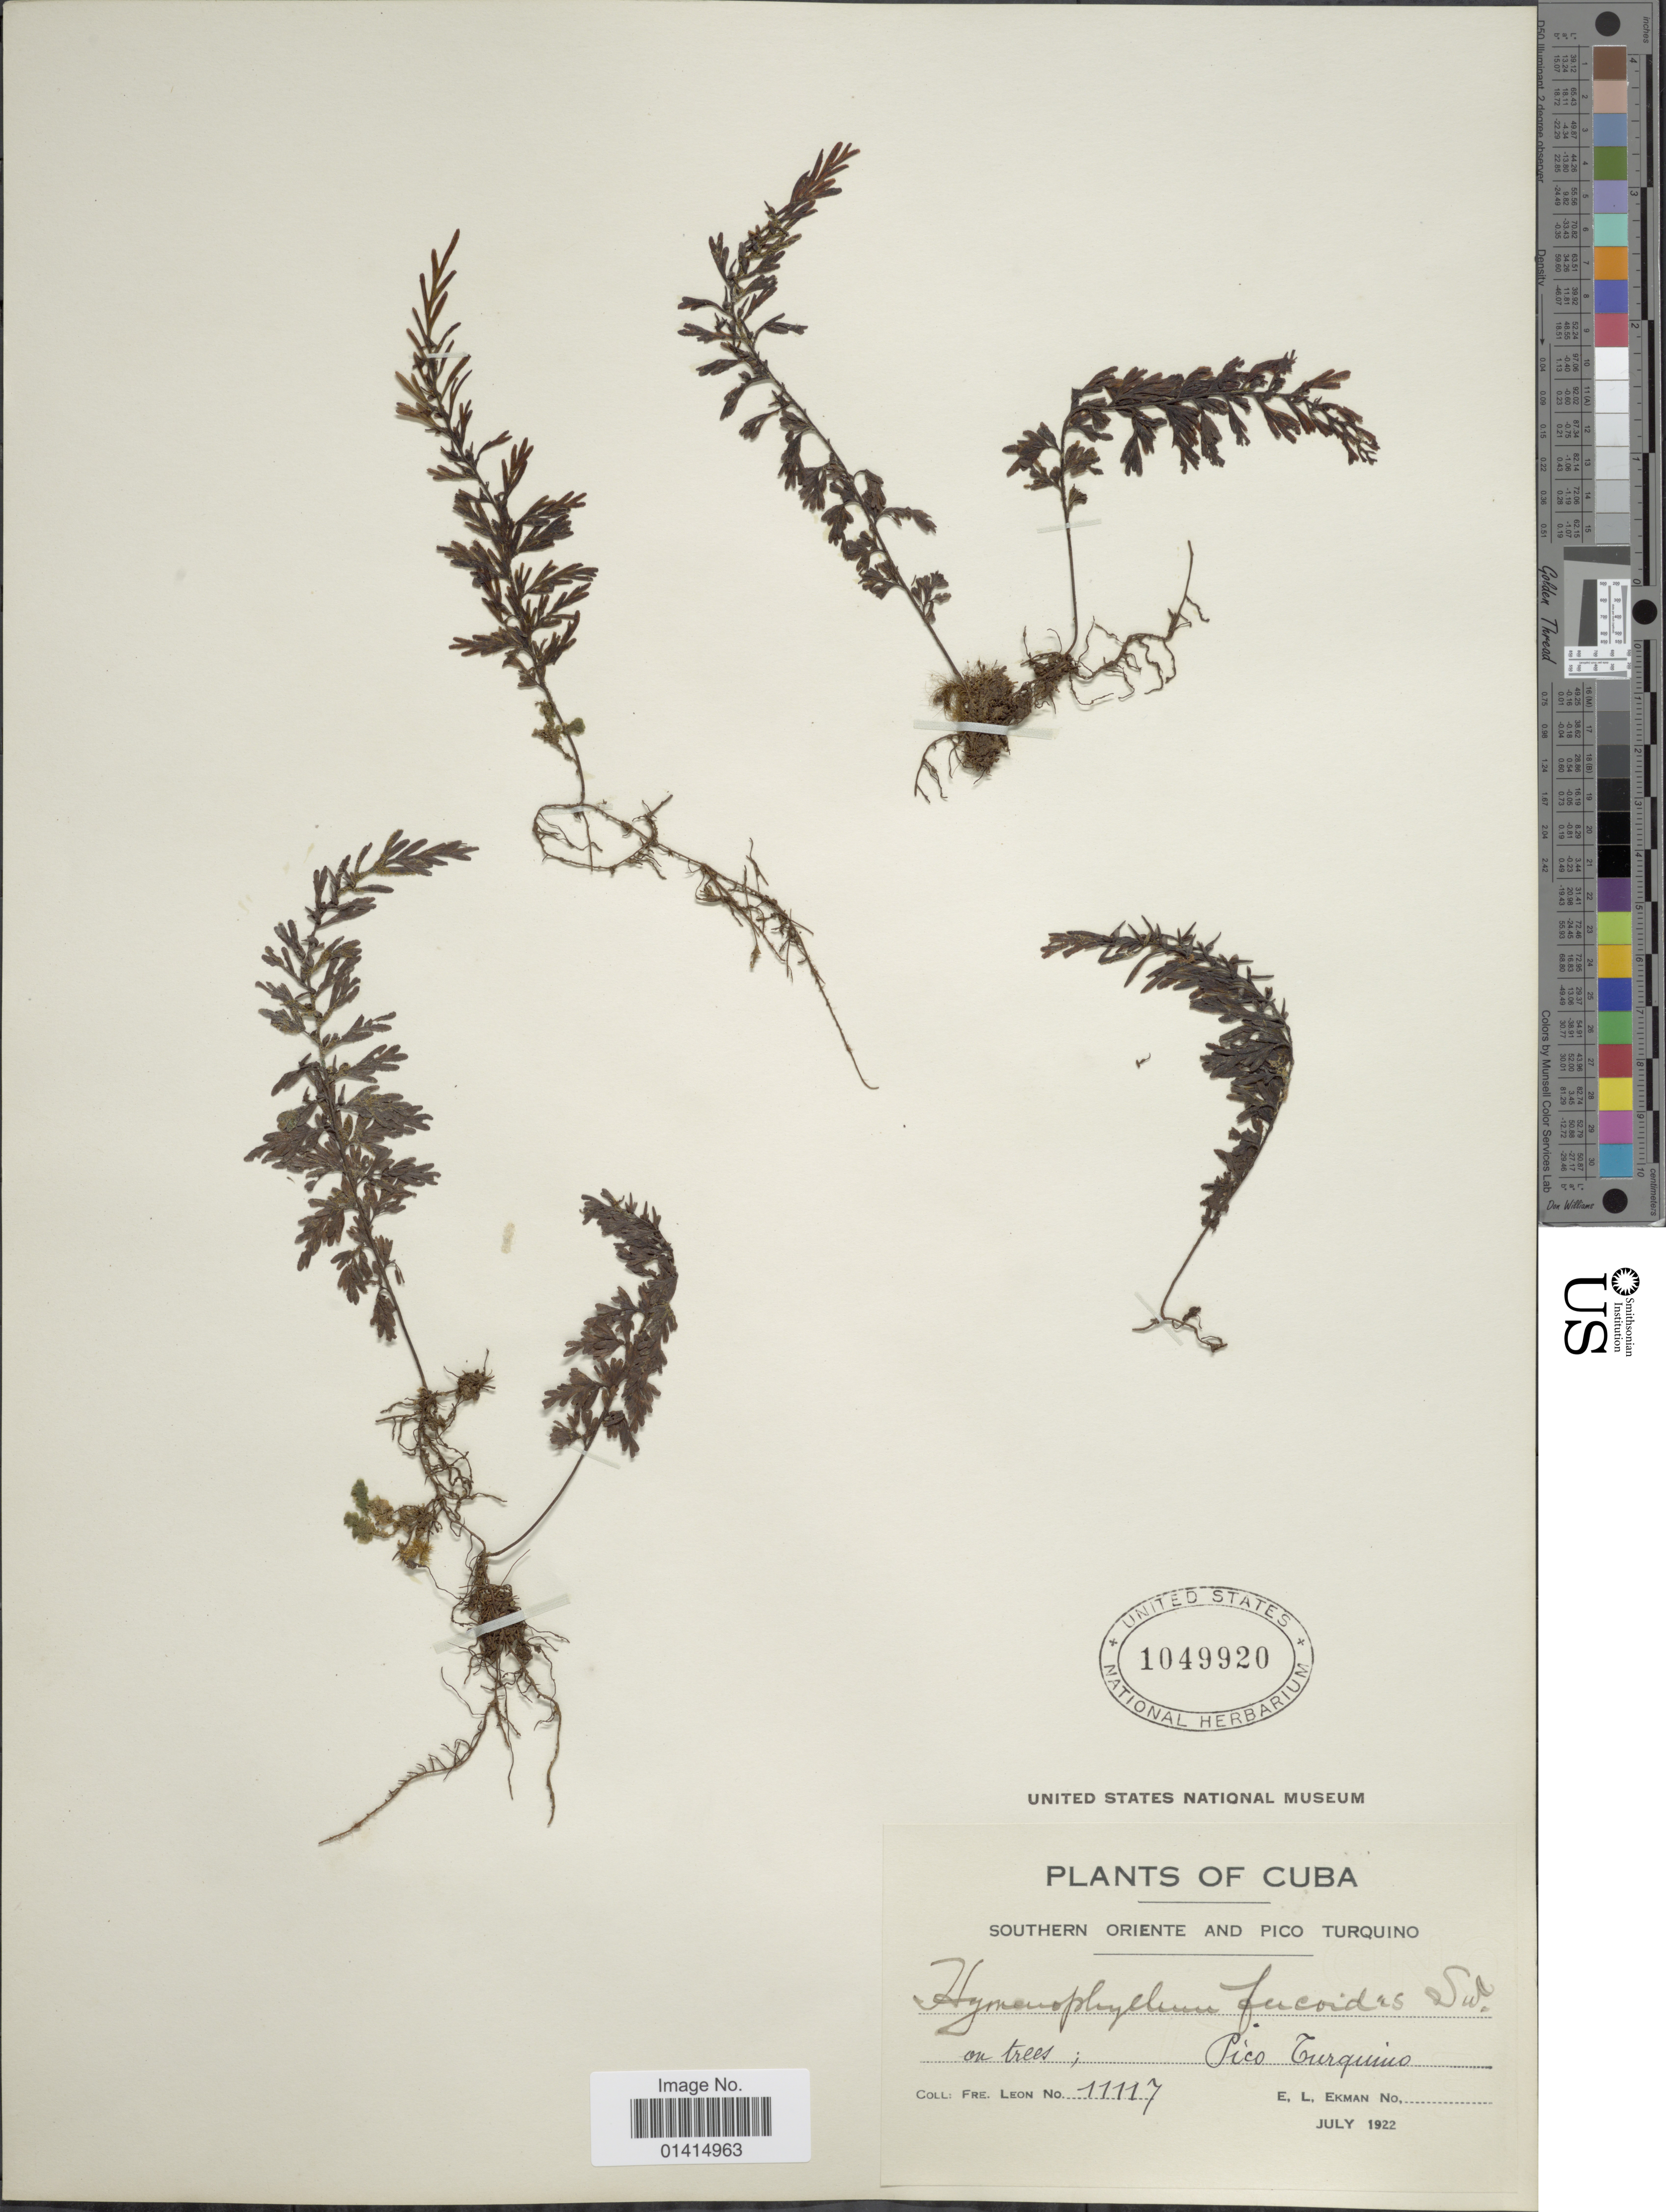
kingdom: Plantae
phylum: Tracheophyta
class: Polypodiopsida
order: Hymenophyllales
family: Hymenophyllaceae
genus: Hymenophyllum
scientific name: Hymenophyllum fucoides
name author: (Sw.) Sw.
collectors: F. Leon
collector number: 11117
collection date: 1922-07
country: Cuba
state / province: Oriente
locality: Southern Oriente and Pico Turquino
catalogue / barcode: US 1049920